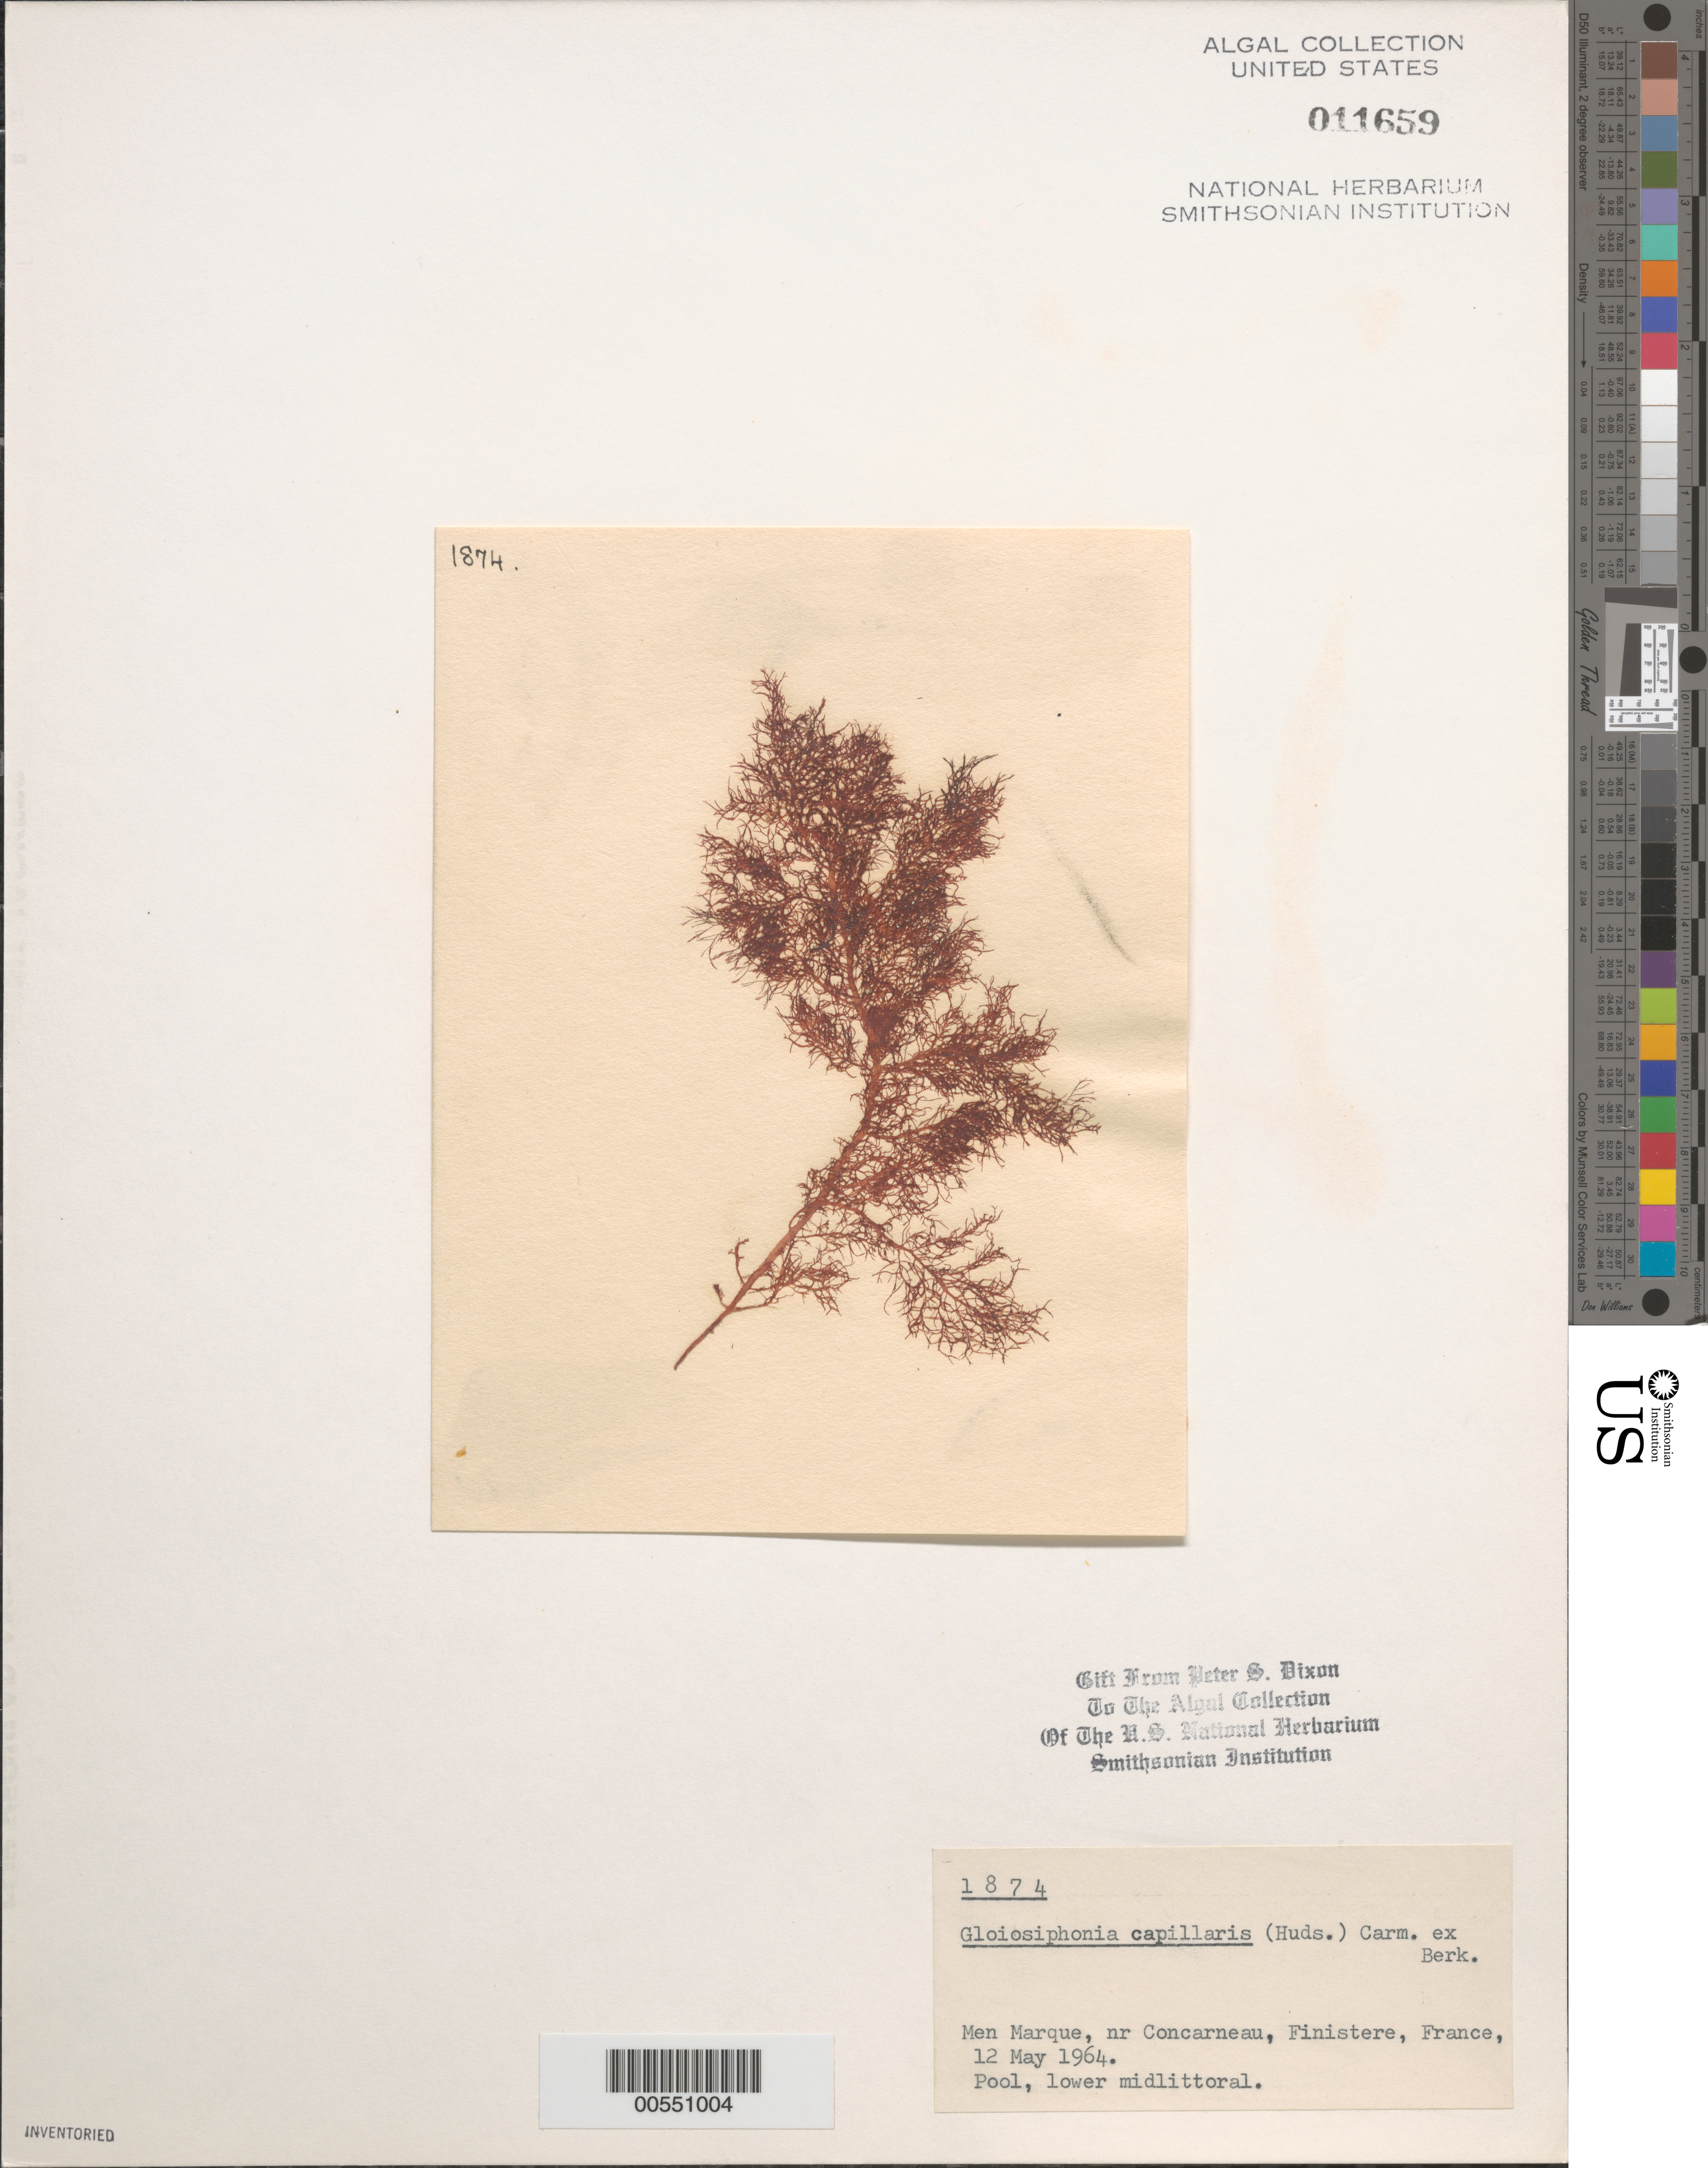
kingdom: Plantae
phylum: Rhodophyta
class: Florideophyceae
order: Gigartinales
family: Gloiosiphoniaceae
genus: Gloiosiphonia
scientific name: Gloiosiphonia capillaris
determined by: Dixon, P. S.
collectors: P. S. Dixon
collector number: PSD 1874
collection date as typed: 12 May 1964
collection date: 1964-05-12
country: France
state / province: Bretagne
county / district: Finistère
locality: Men marque, near concarneau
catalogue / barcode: US 11659